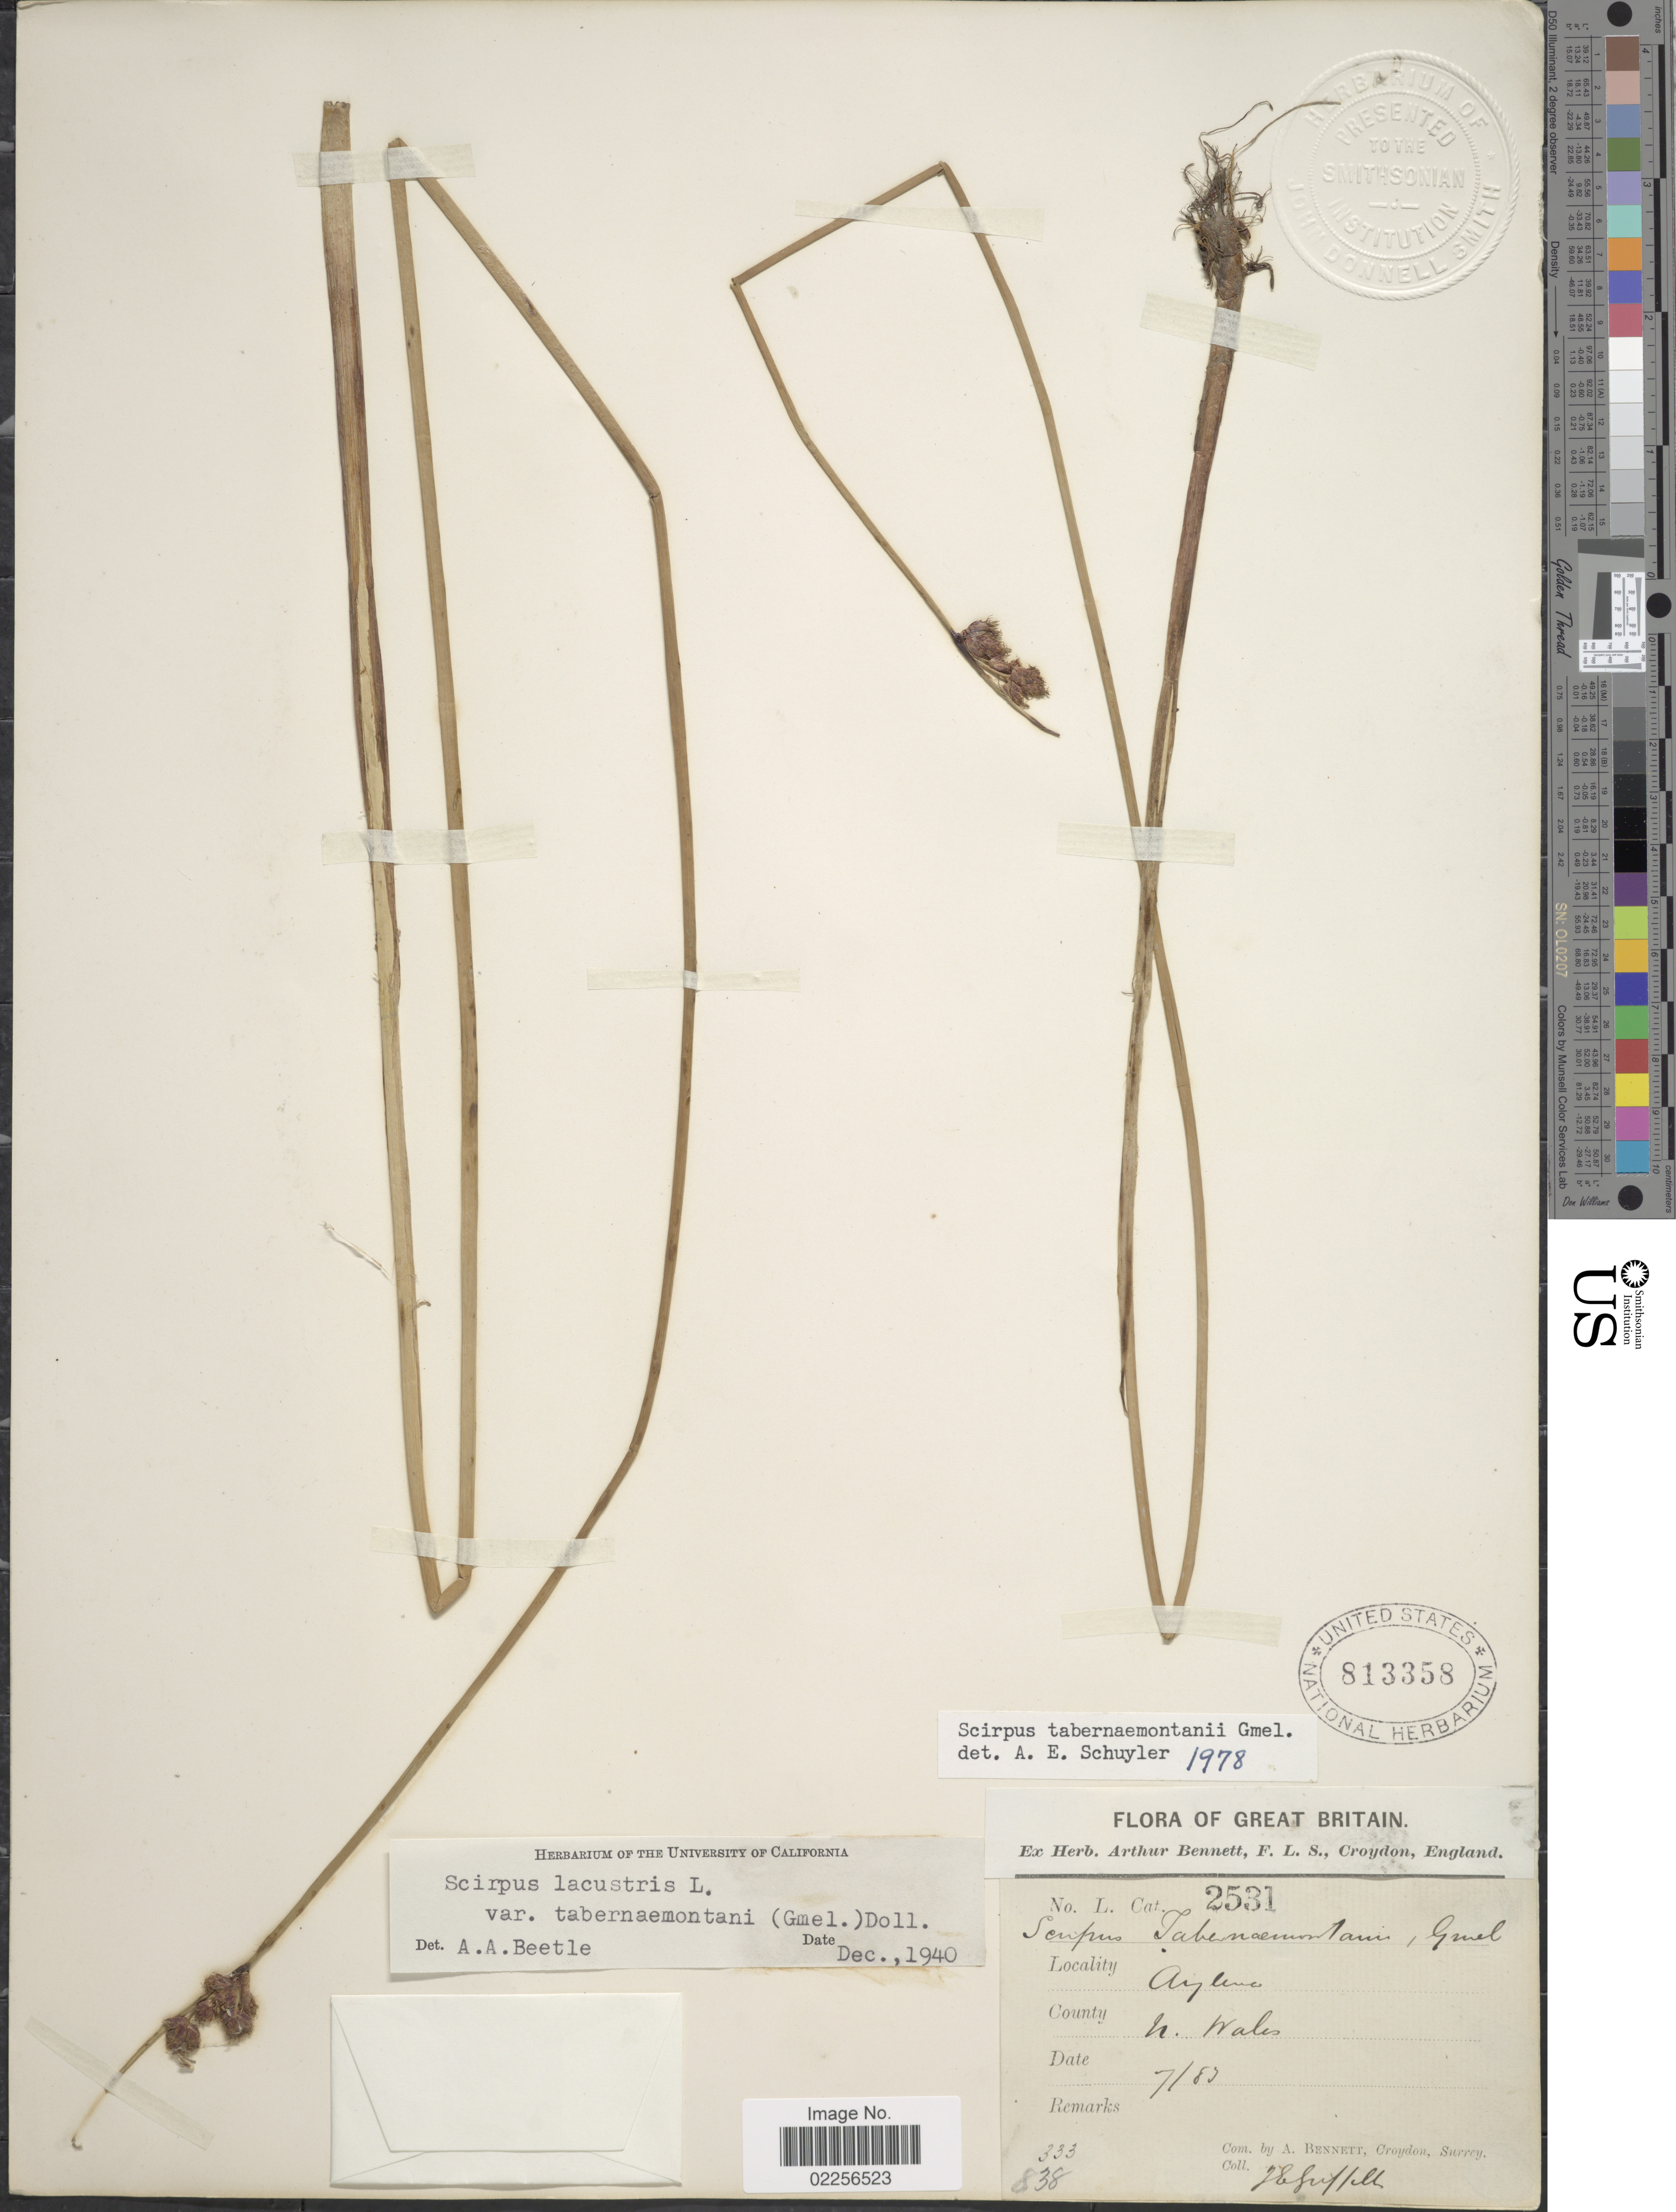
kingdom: Plantae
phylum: Tracheophyta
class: Liliopsida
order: Poales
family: Cyperaceae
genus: Schoenoplectus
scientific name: Schoenoplectus tabernaemontani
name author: (C.C. Gmel.) Palla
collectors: J. Griffith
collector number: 2531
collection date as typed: Transcribed d/m/y: /7/83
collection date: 1983-07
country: United Kingdom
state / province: Wales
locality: Anglesey County N. Wales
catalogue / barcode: US 813358